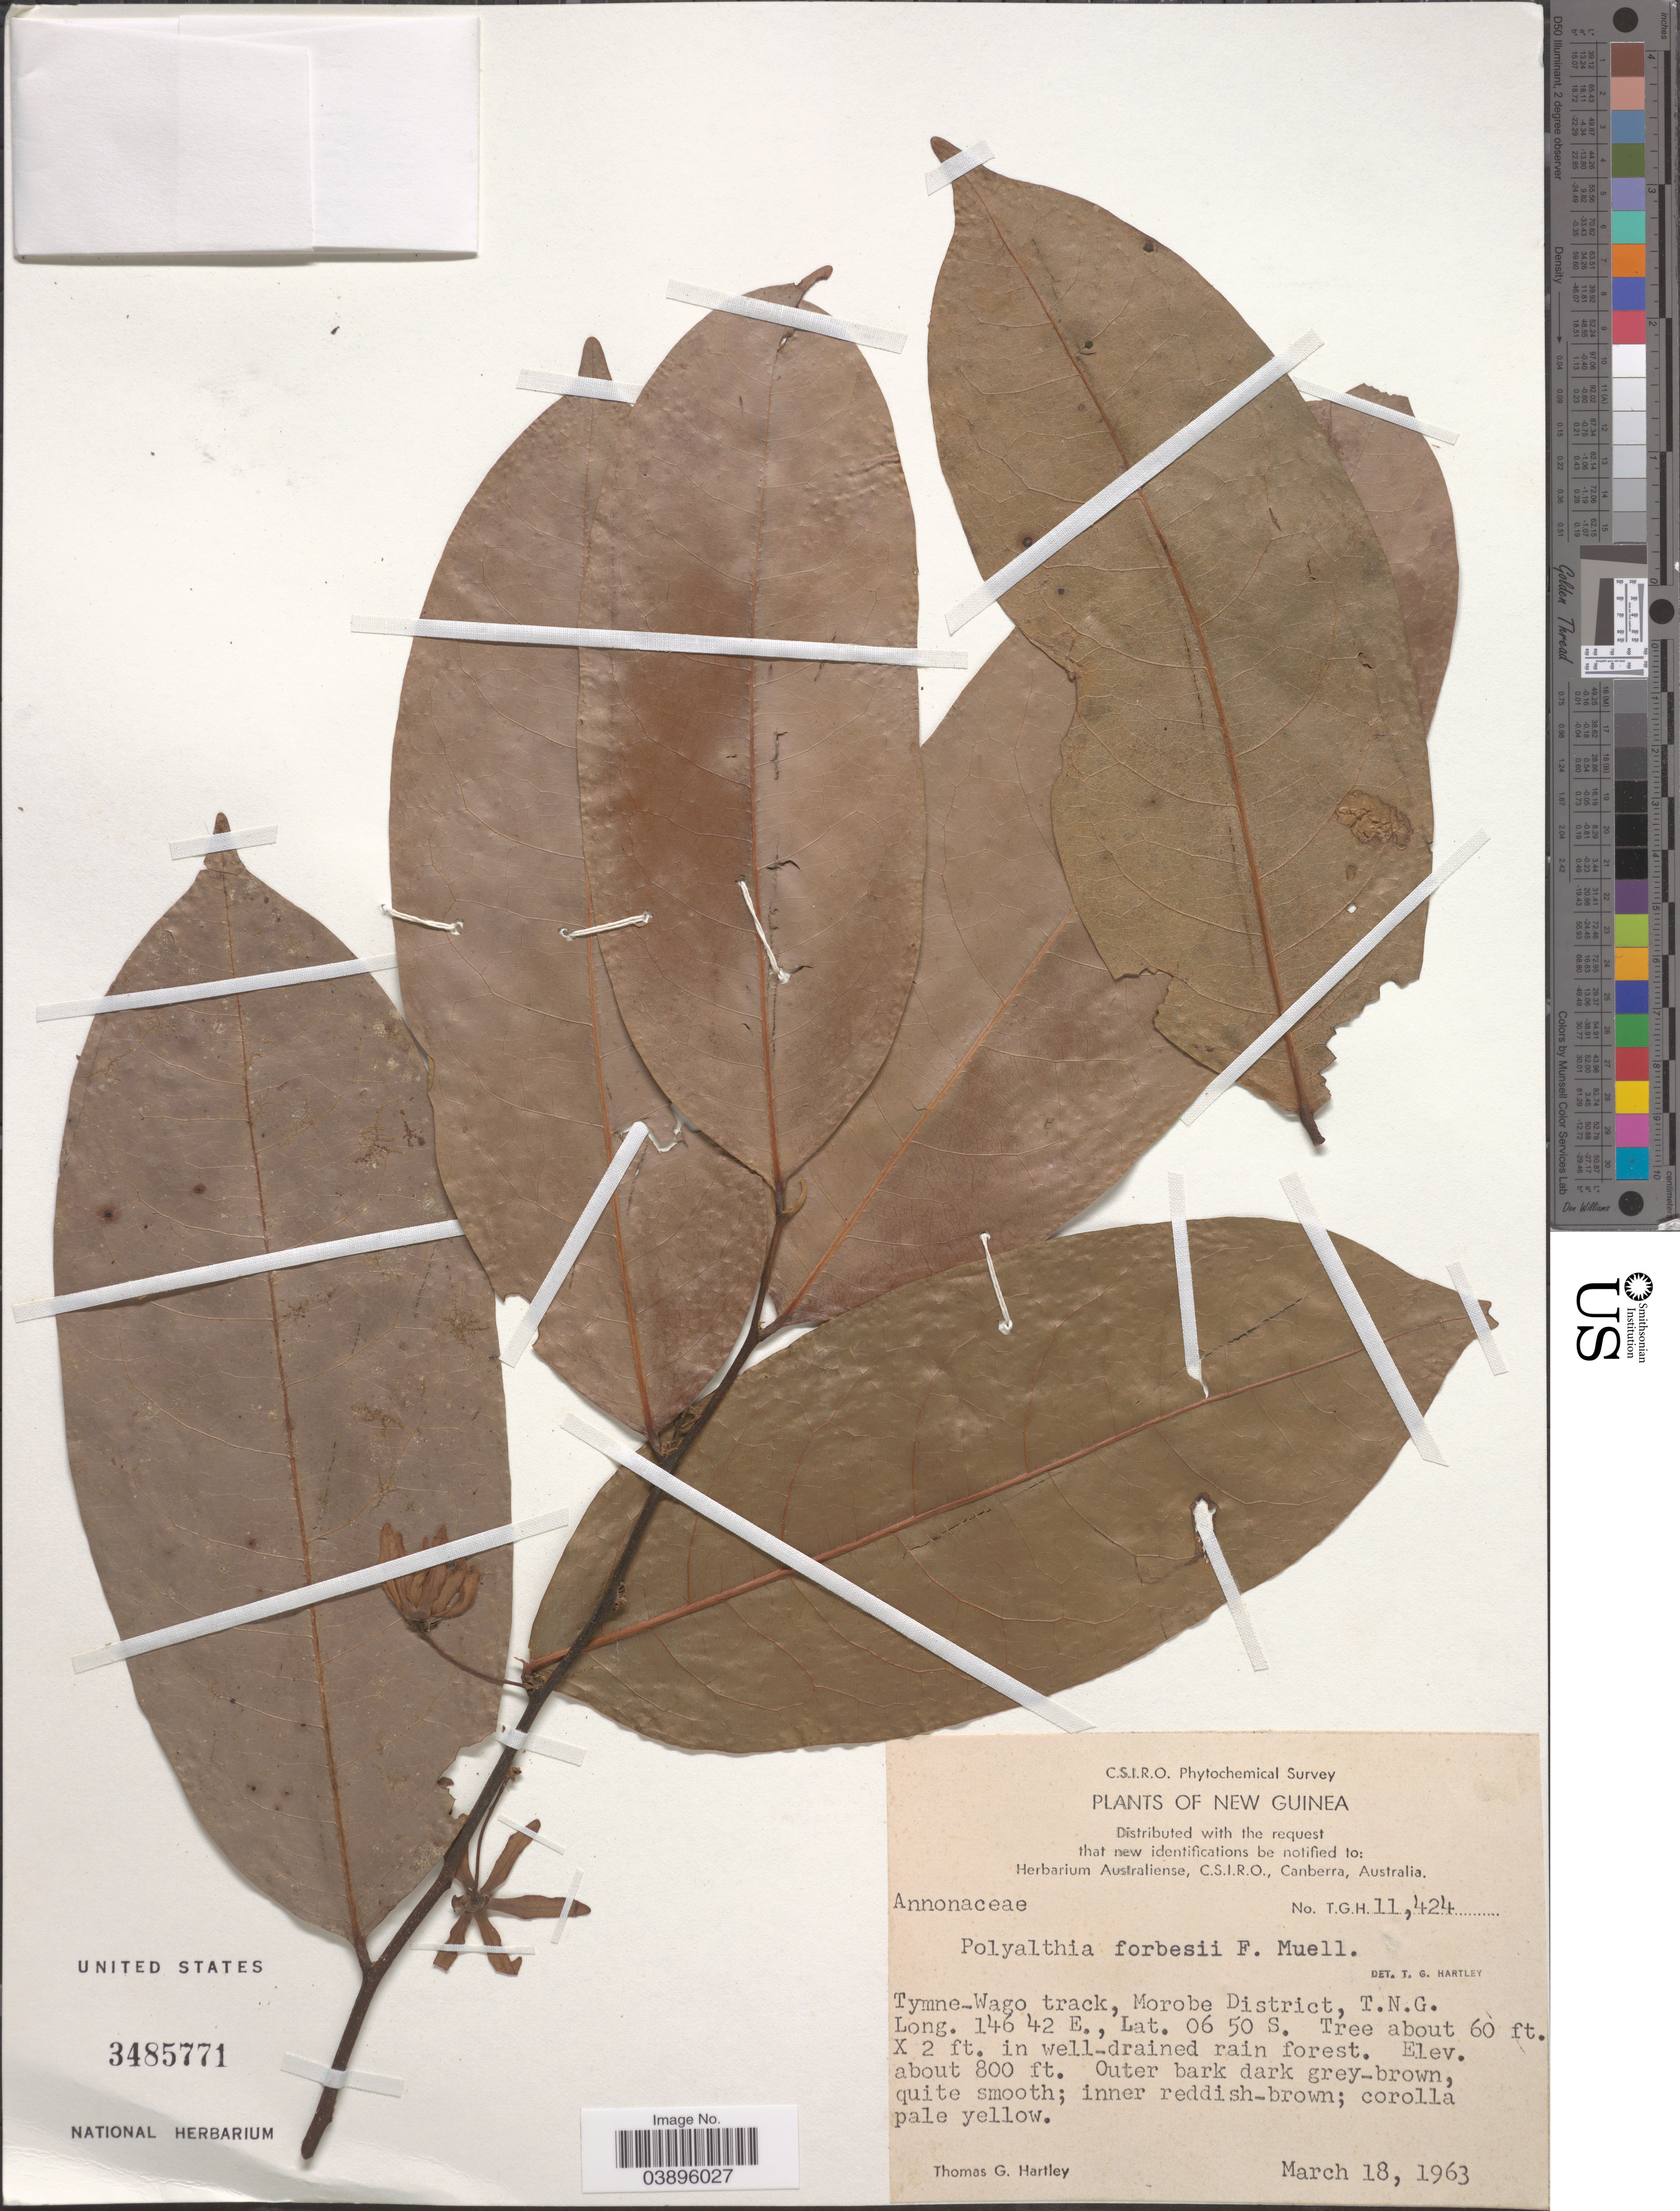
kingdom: Plantae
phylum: Tracheophyta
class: Magnoliopsida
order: Magnoliales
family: Annonaceae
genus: Polyalthia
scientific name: Polyalthia forbesii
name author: F. Muell. ex Diels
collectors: T. G. Hartley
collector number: TGH 11424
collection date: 1963-03-18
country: Papua New Guinea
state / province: Morobe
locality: New Guinea. Tymne-Wago track, Morobe District, T. N. G.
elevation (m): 244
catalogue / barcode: US 3485771